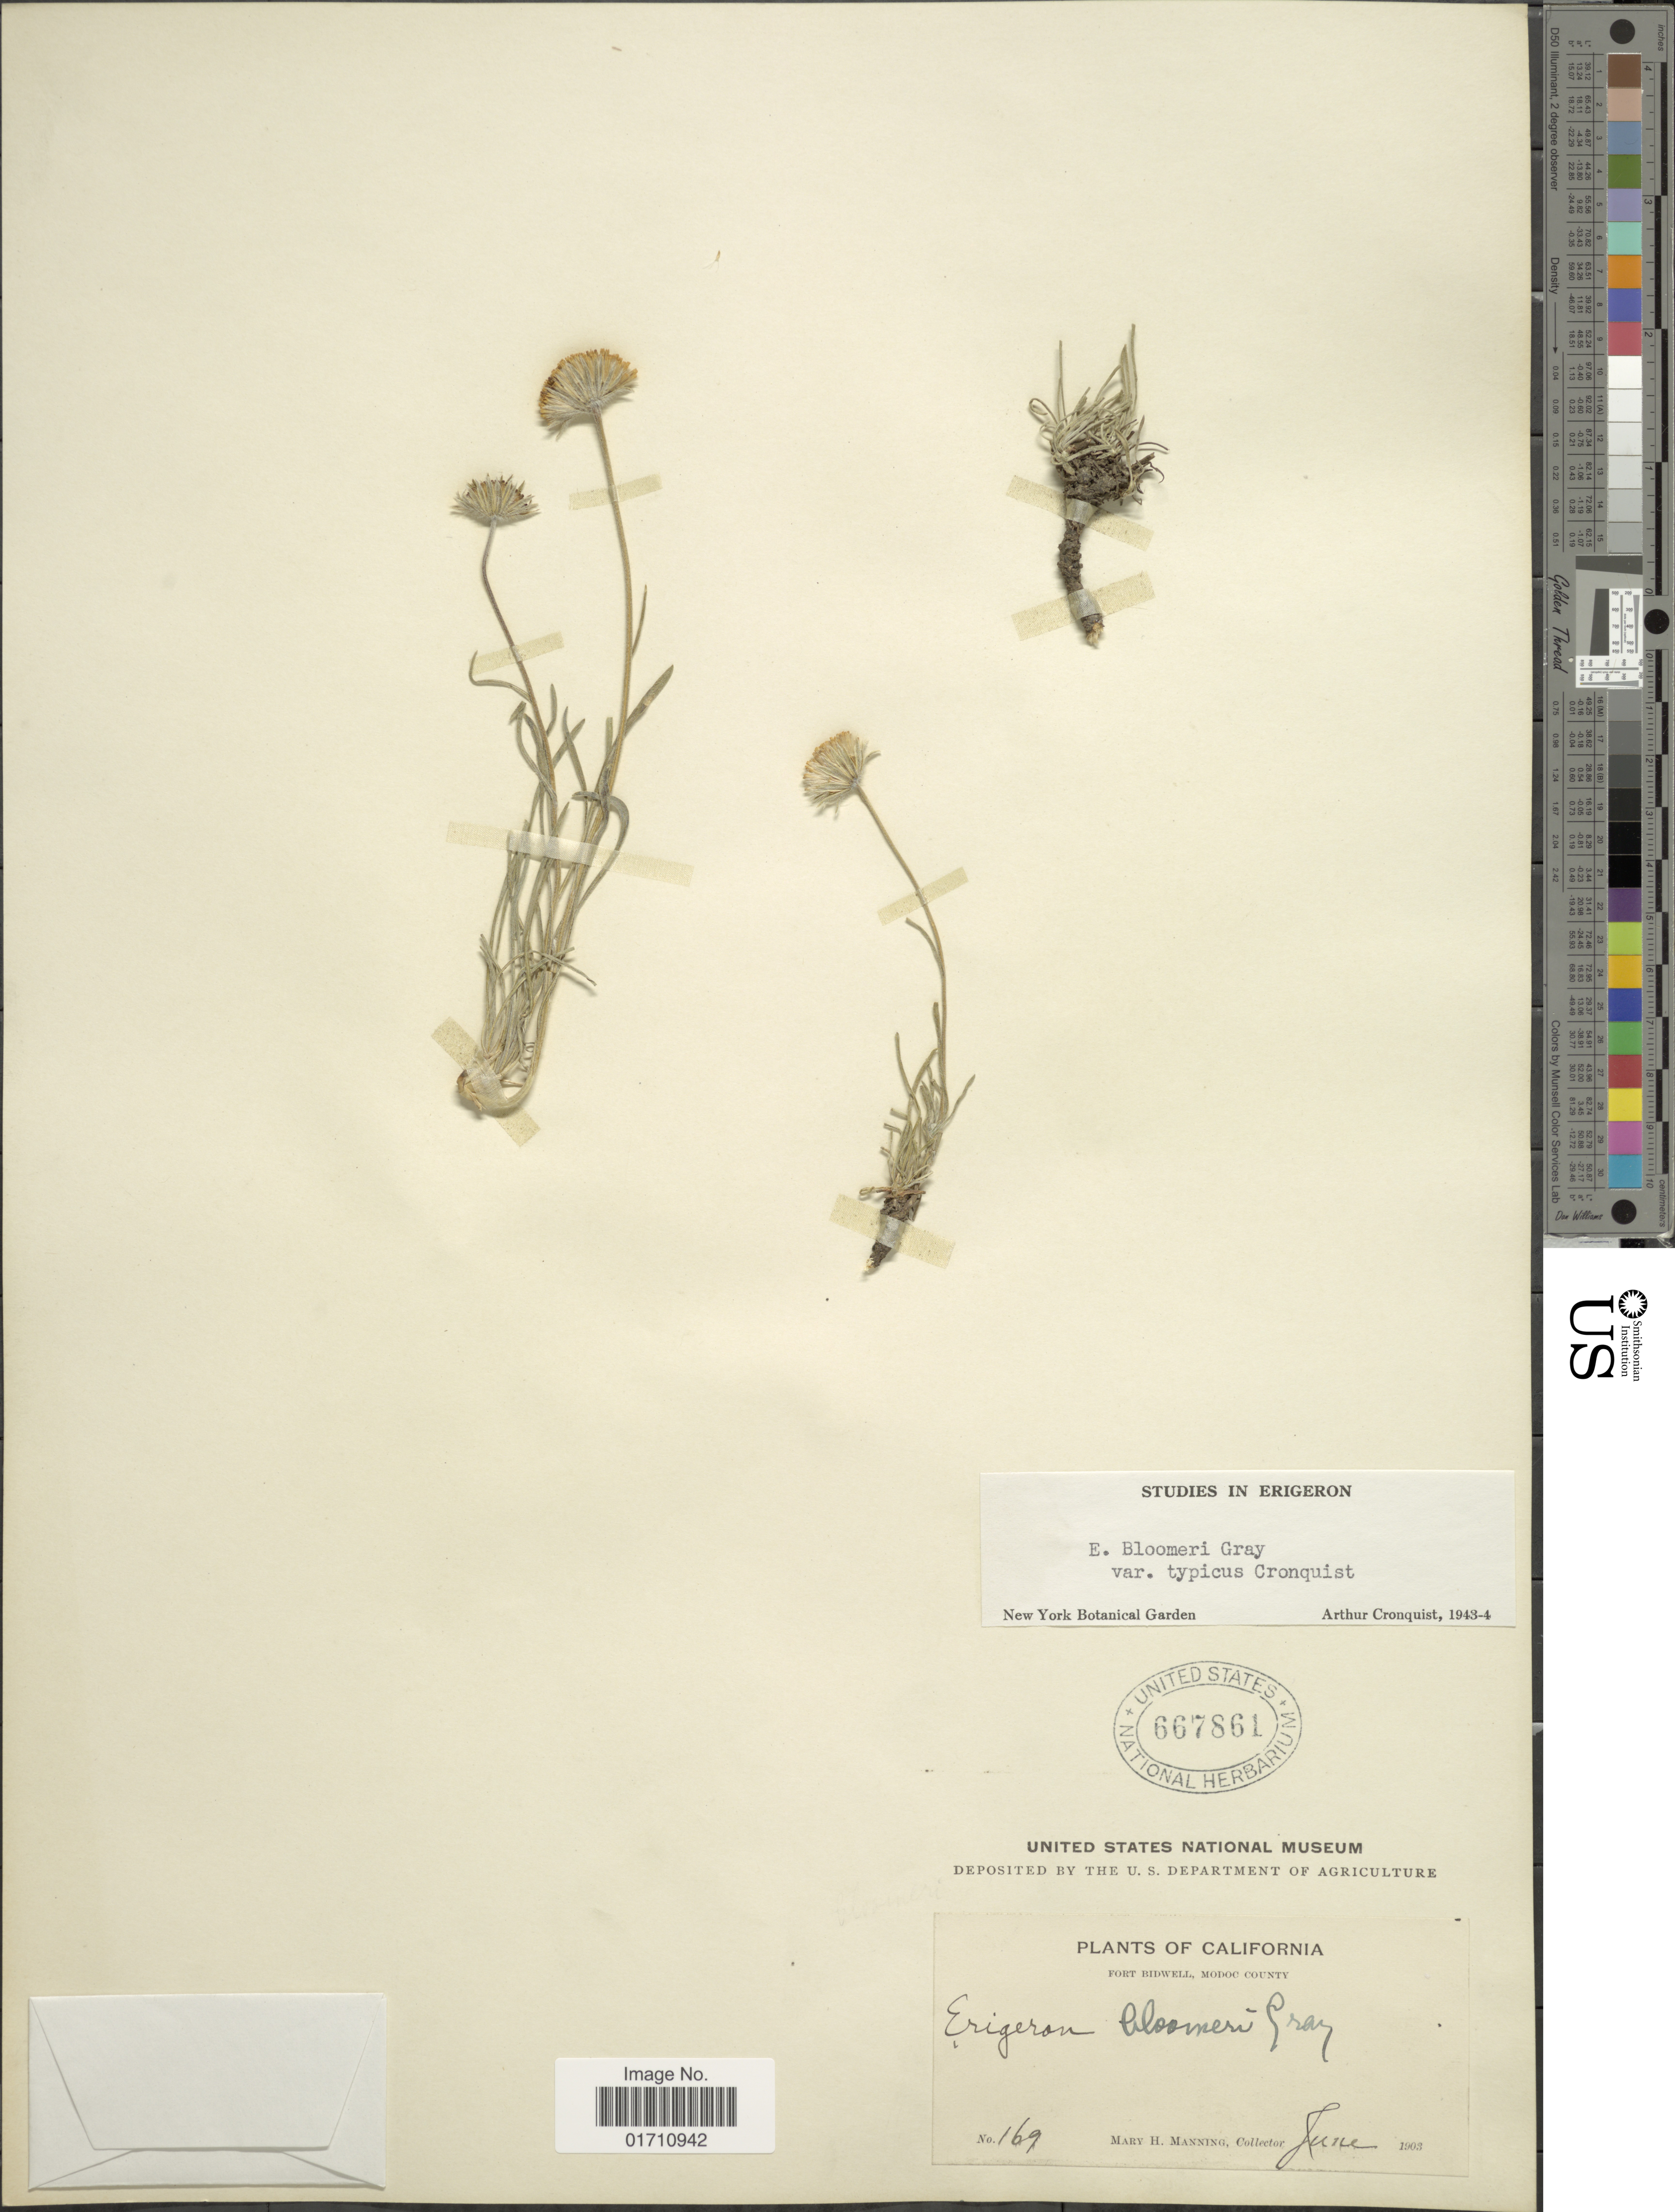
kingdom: Plantae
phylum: Tracheophyta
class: Magnoliopsida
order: Asterales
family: Asteraceae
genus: Erigeron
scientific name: Erigeron bloomeri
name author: A. Gray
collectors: M. Manning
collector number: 169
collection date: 1903-06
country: United States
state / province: California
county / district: Modoc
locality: Fort Bidwell, Modoc County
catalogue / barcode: US 667861